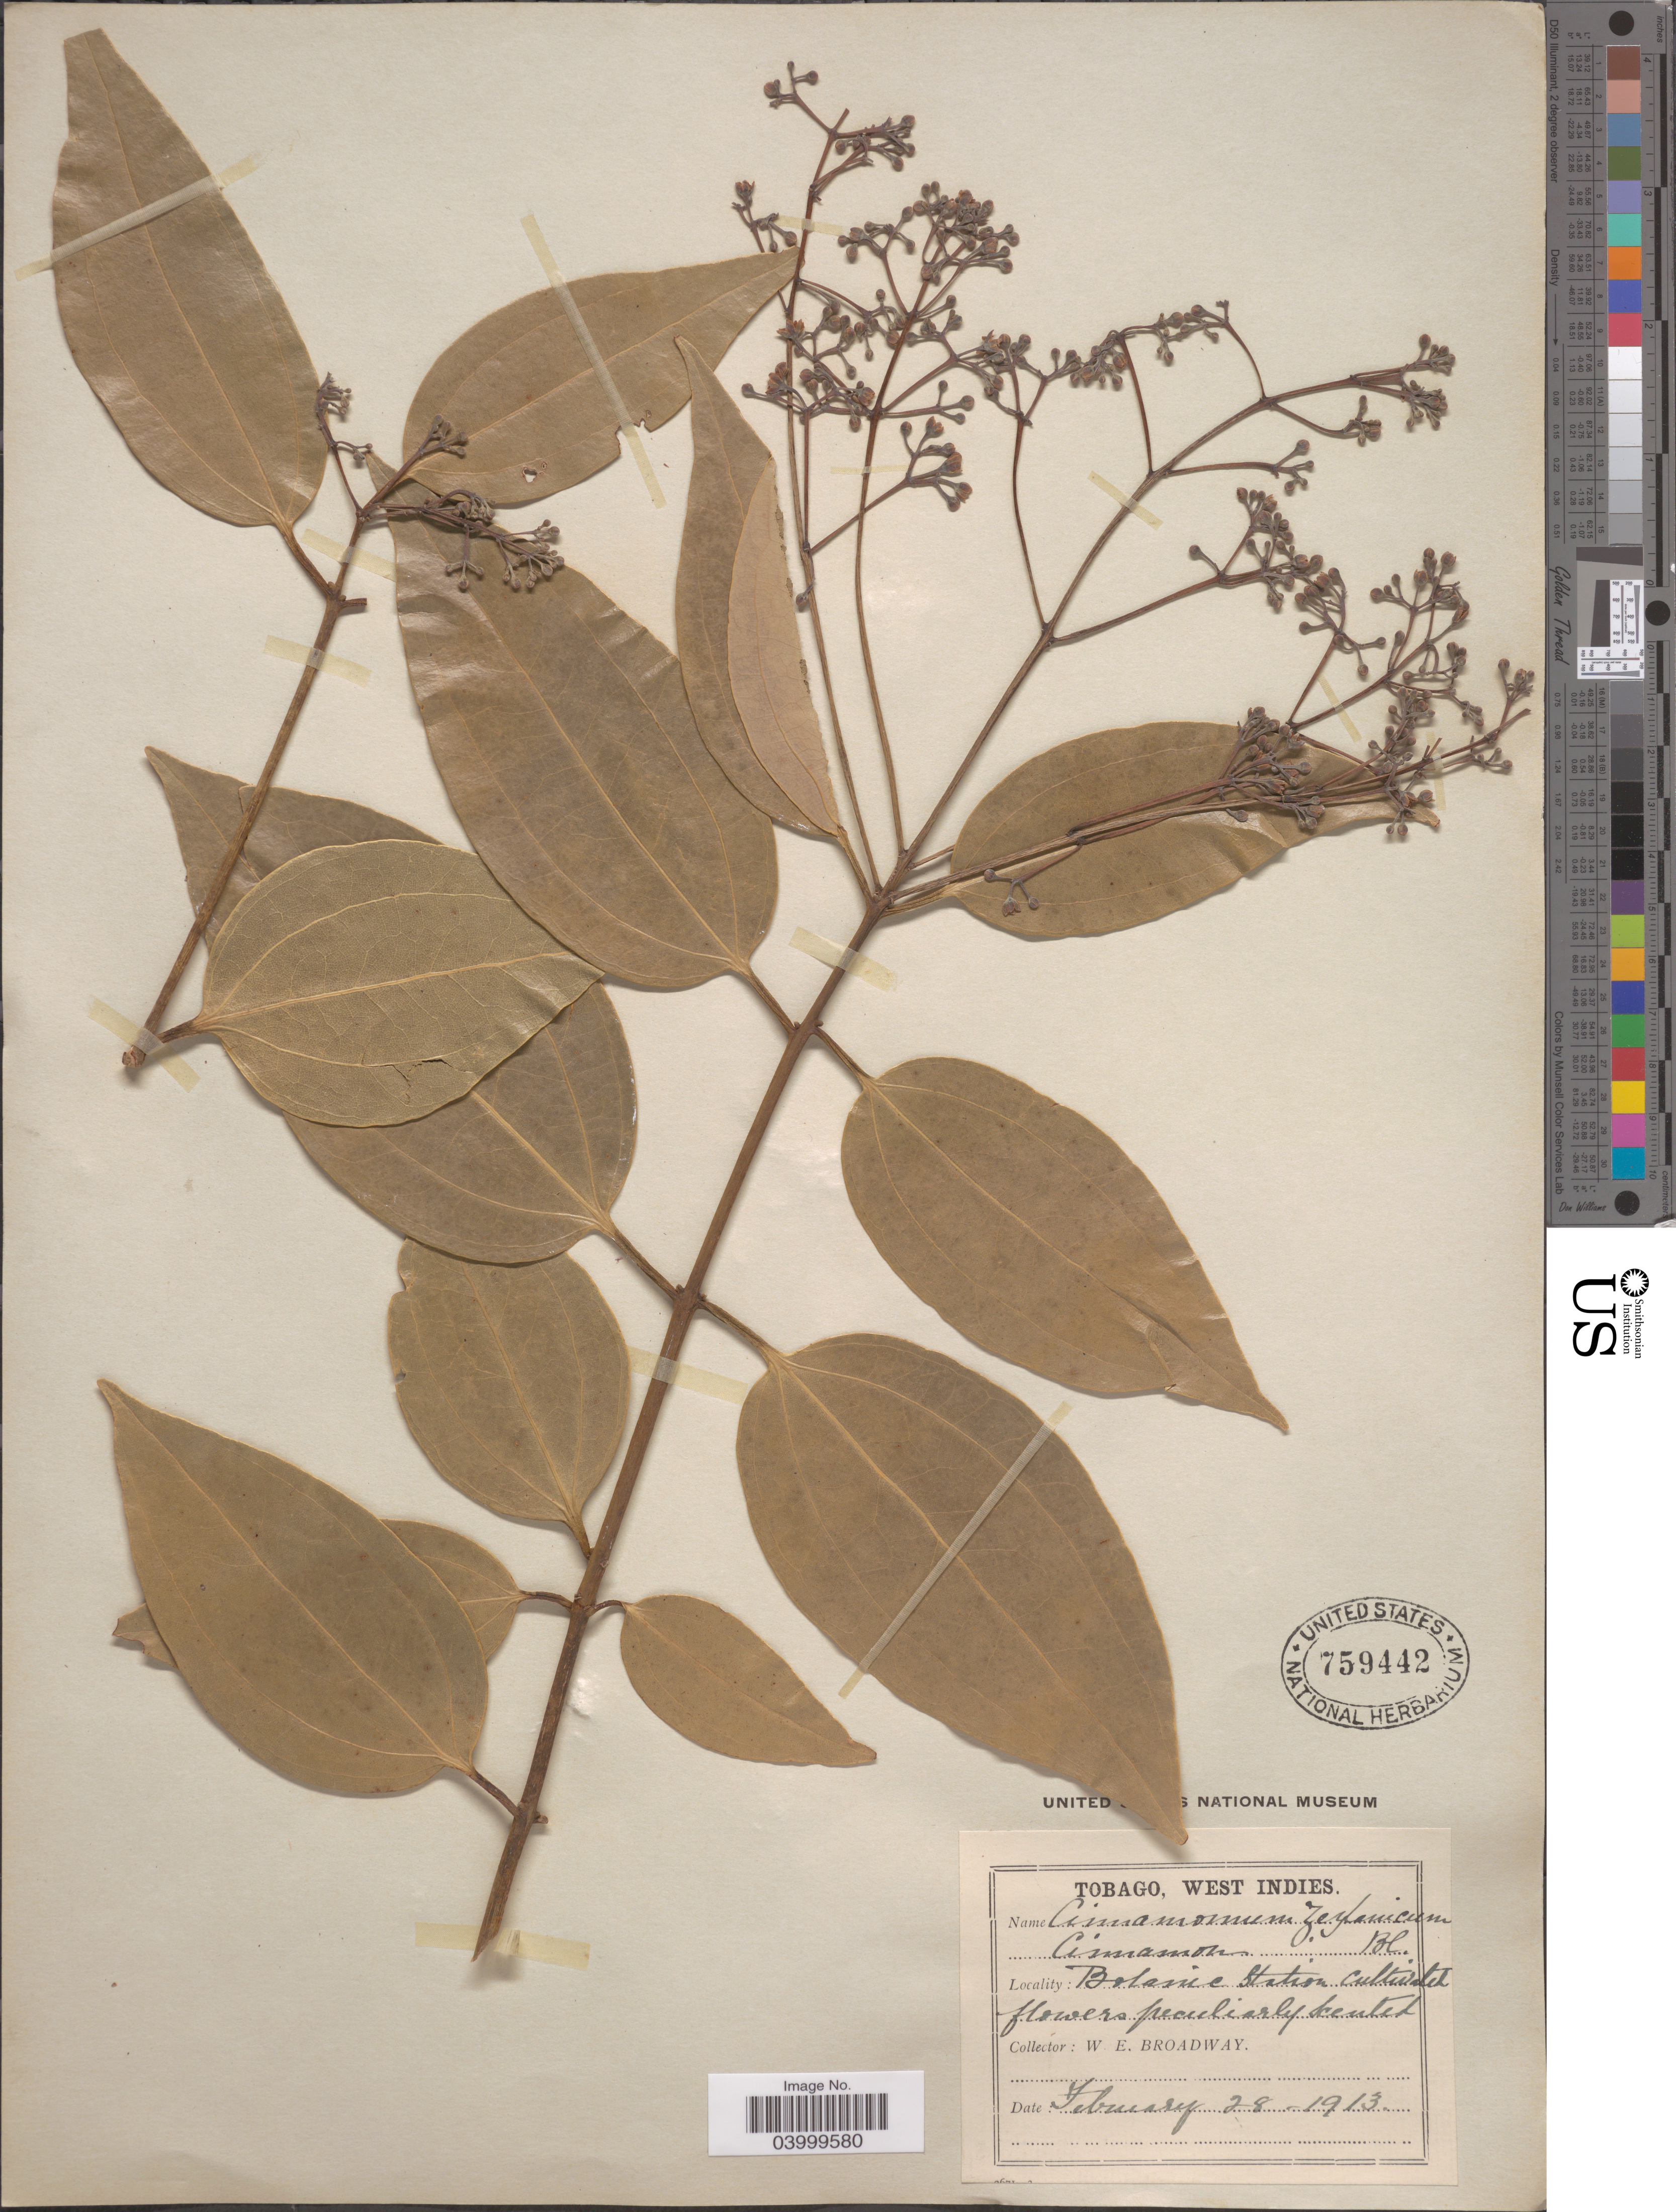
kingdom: Plantae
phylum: Tracheophyta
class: Magnoliopsida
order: Laurales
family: Lauraceae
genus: Cinnamomum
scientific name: Cinnamomum zeylanicum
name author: Blume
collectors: W. E. Broadway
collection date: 1913-02-28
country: Trinidad and Tobago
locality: Tobago. Botanic Station Cultivated.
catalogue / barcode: US 759442